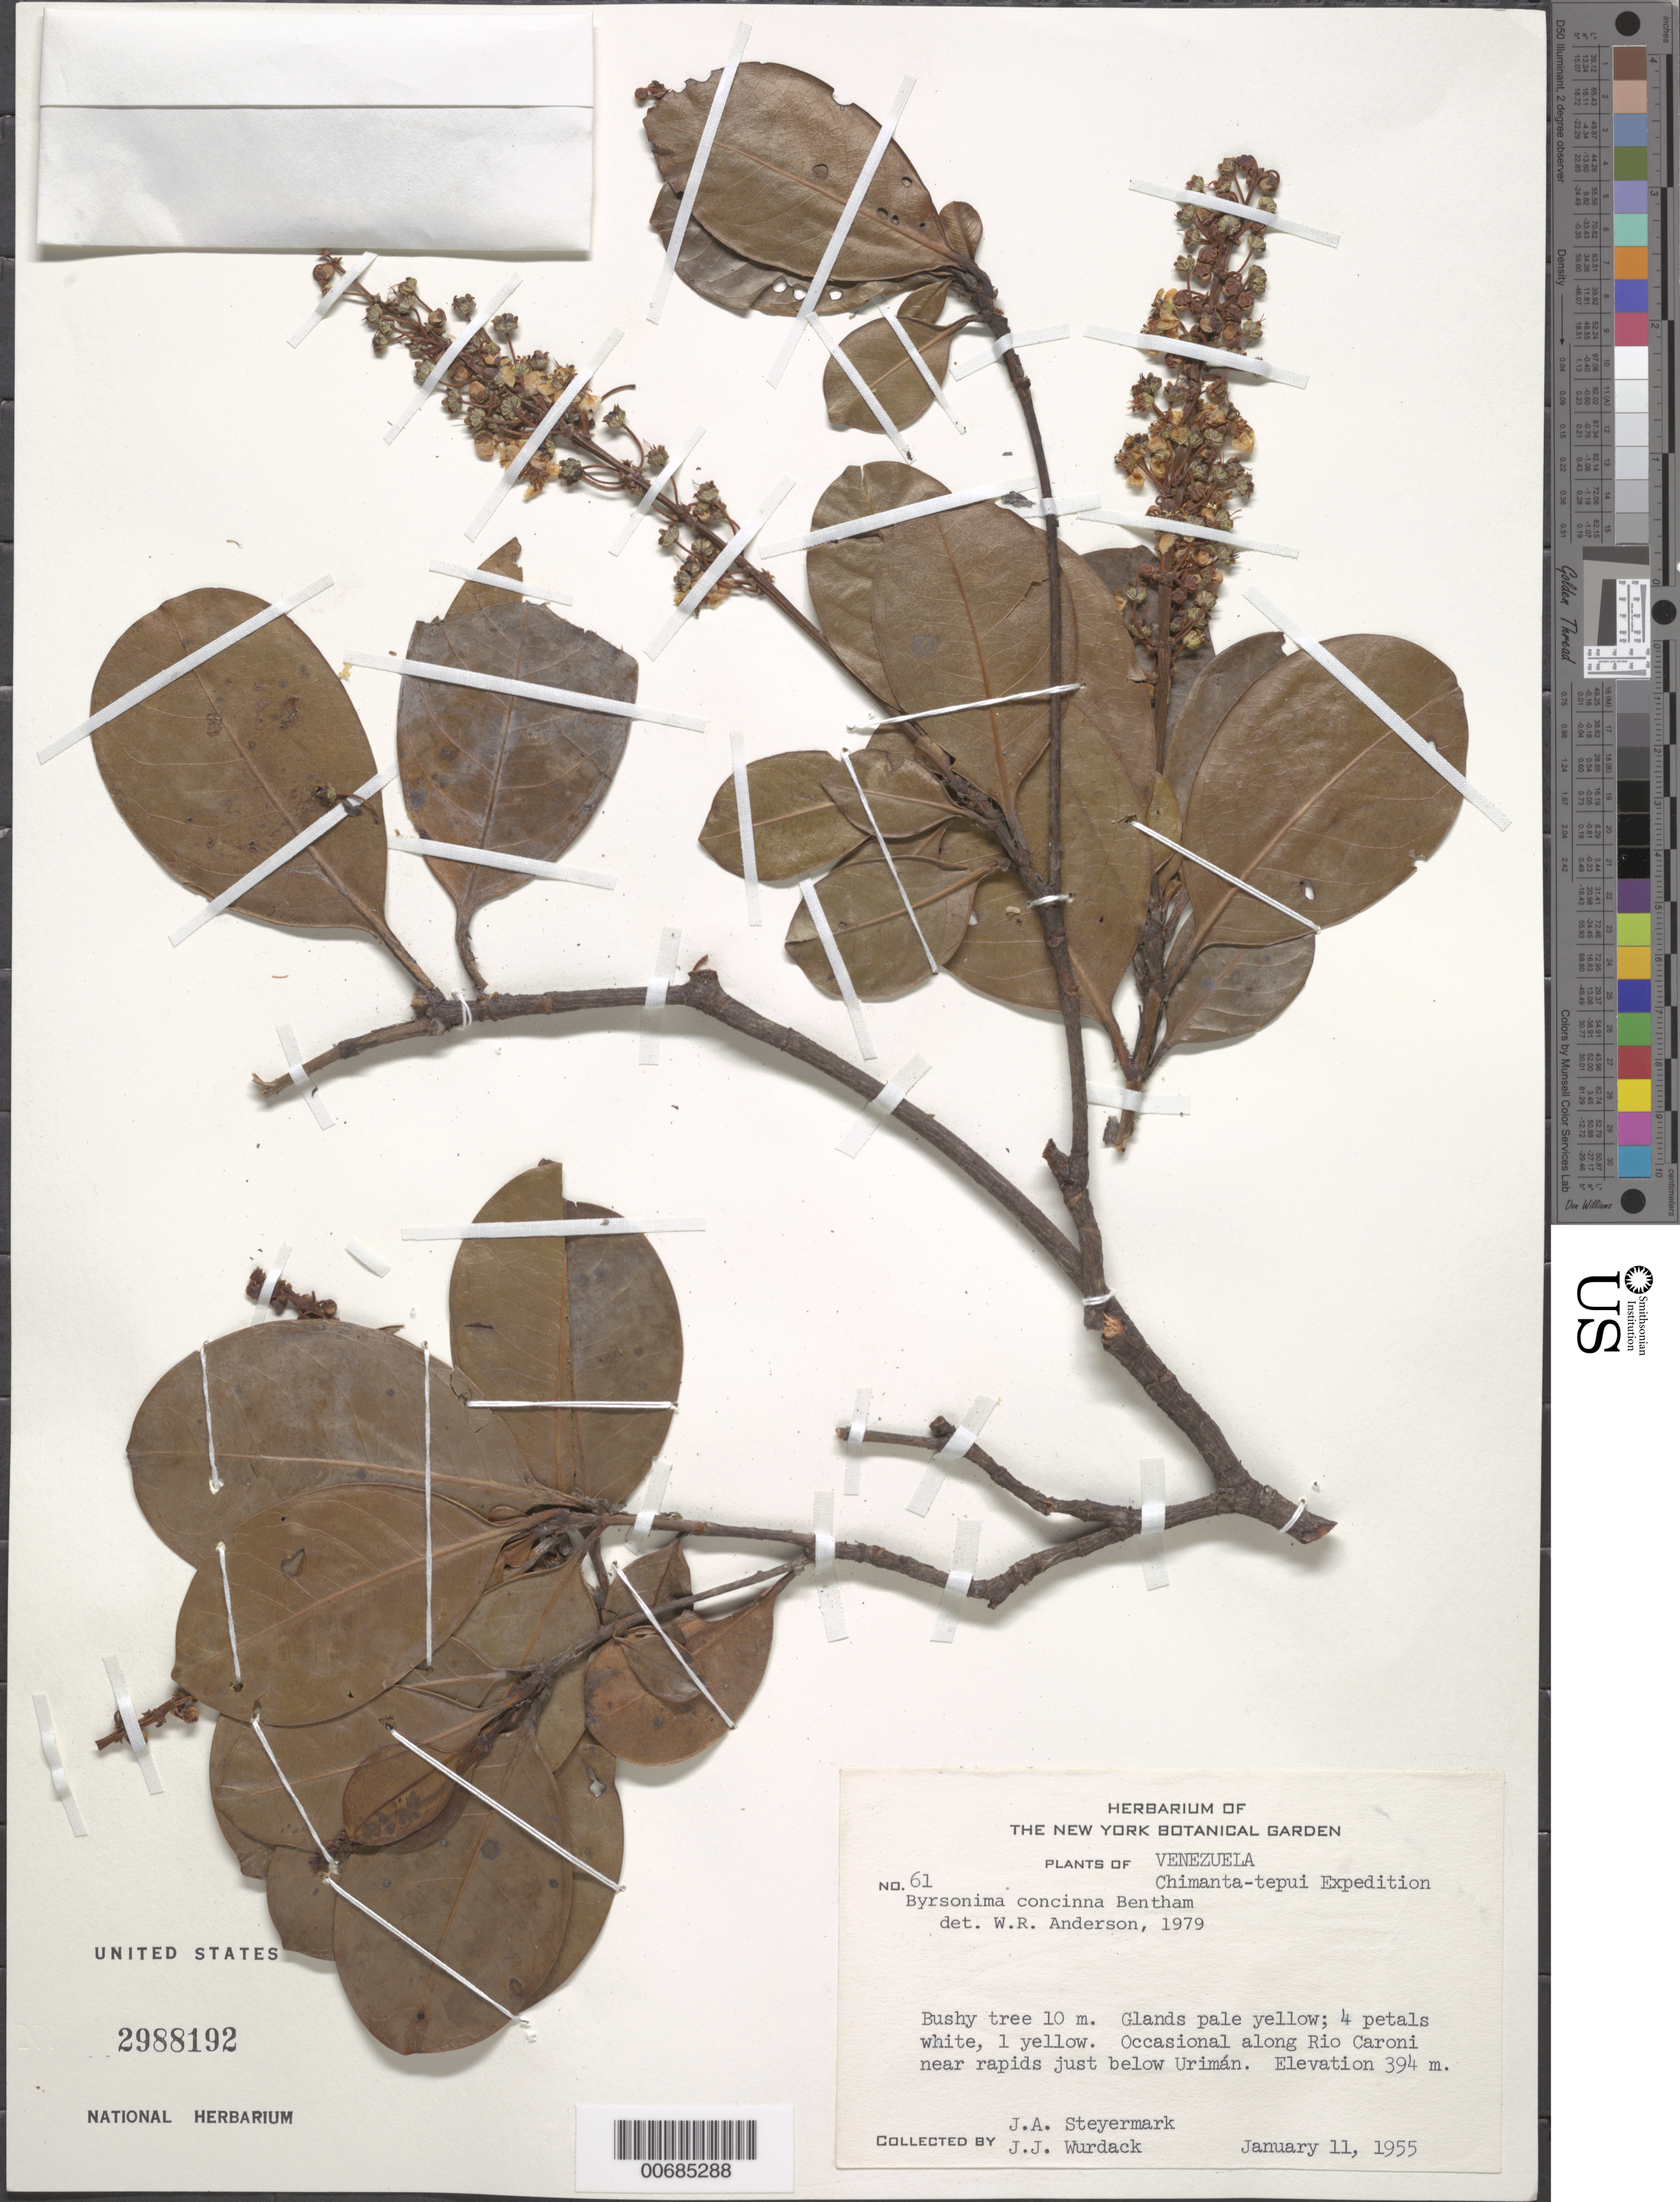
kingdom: Plantae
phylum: Tracheophyta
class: Magnoliopsida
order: Malpighiales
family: Malpighiaceae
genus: Byrsonima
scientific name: Byrsonima concinna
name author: Benth.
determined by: Anderson, W. R., (MICH), University of Michigan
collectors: J. Steyermark & J. J. Wurdack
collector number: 55 61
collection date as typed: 11-Jan-55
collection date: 1955-01-11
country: Venezuela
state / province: Bolívar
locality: Río Caroní, Urimán, Chimantá-tepuí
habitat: Near rapids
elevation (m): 394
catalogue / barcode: US 2988192